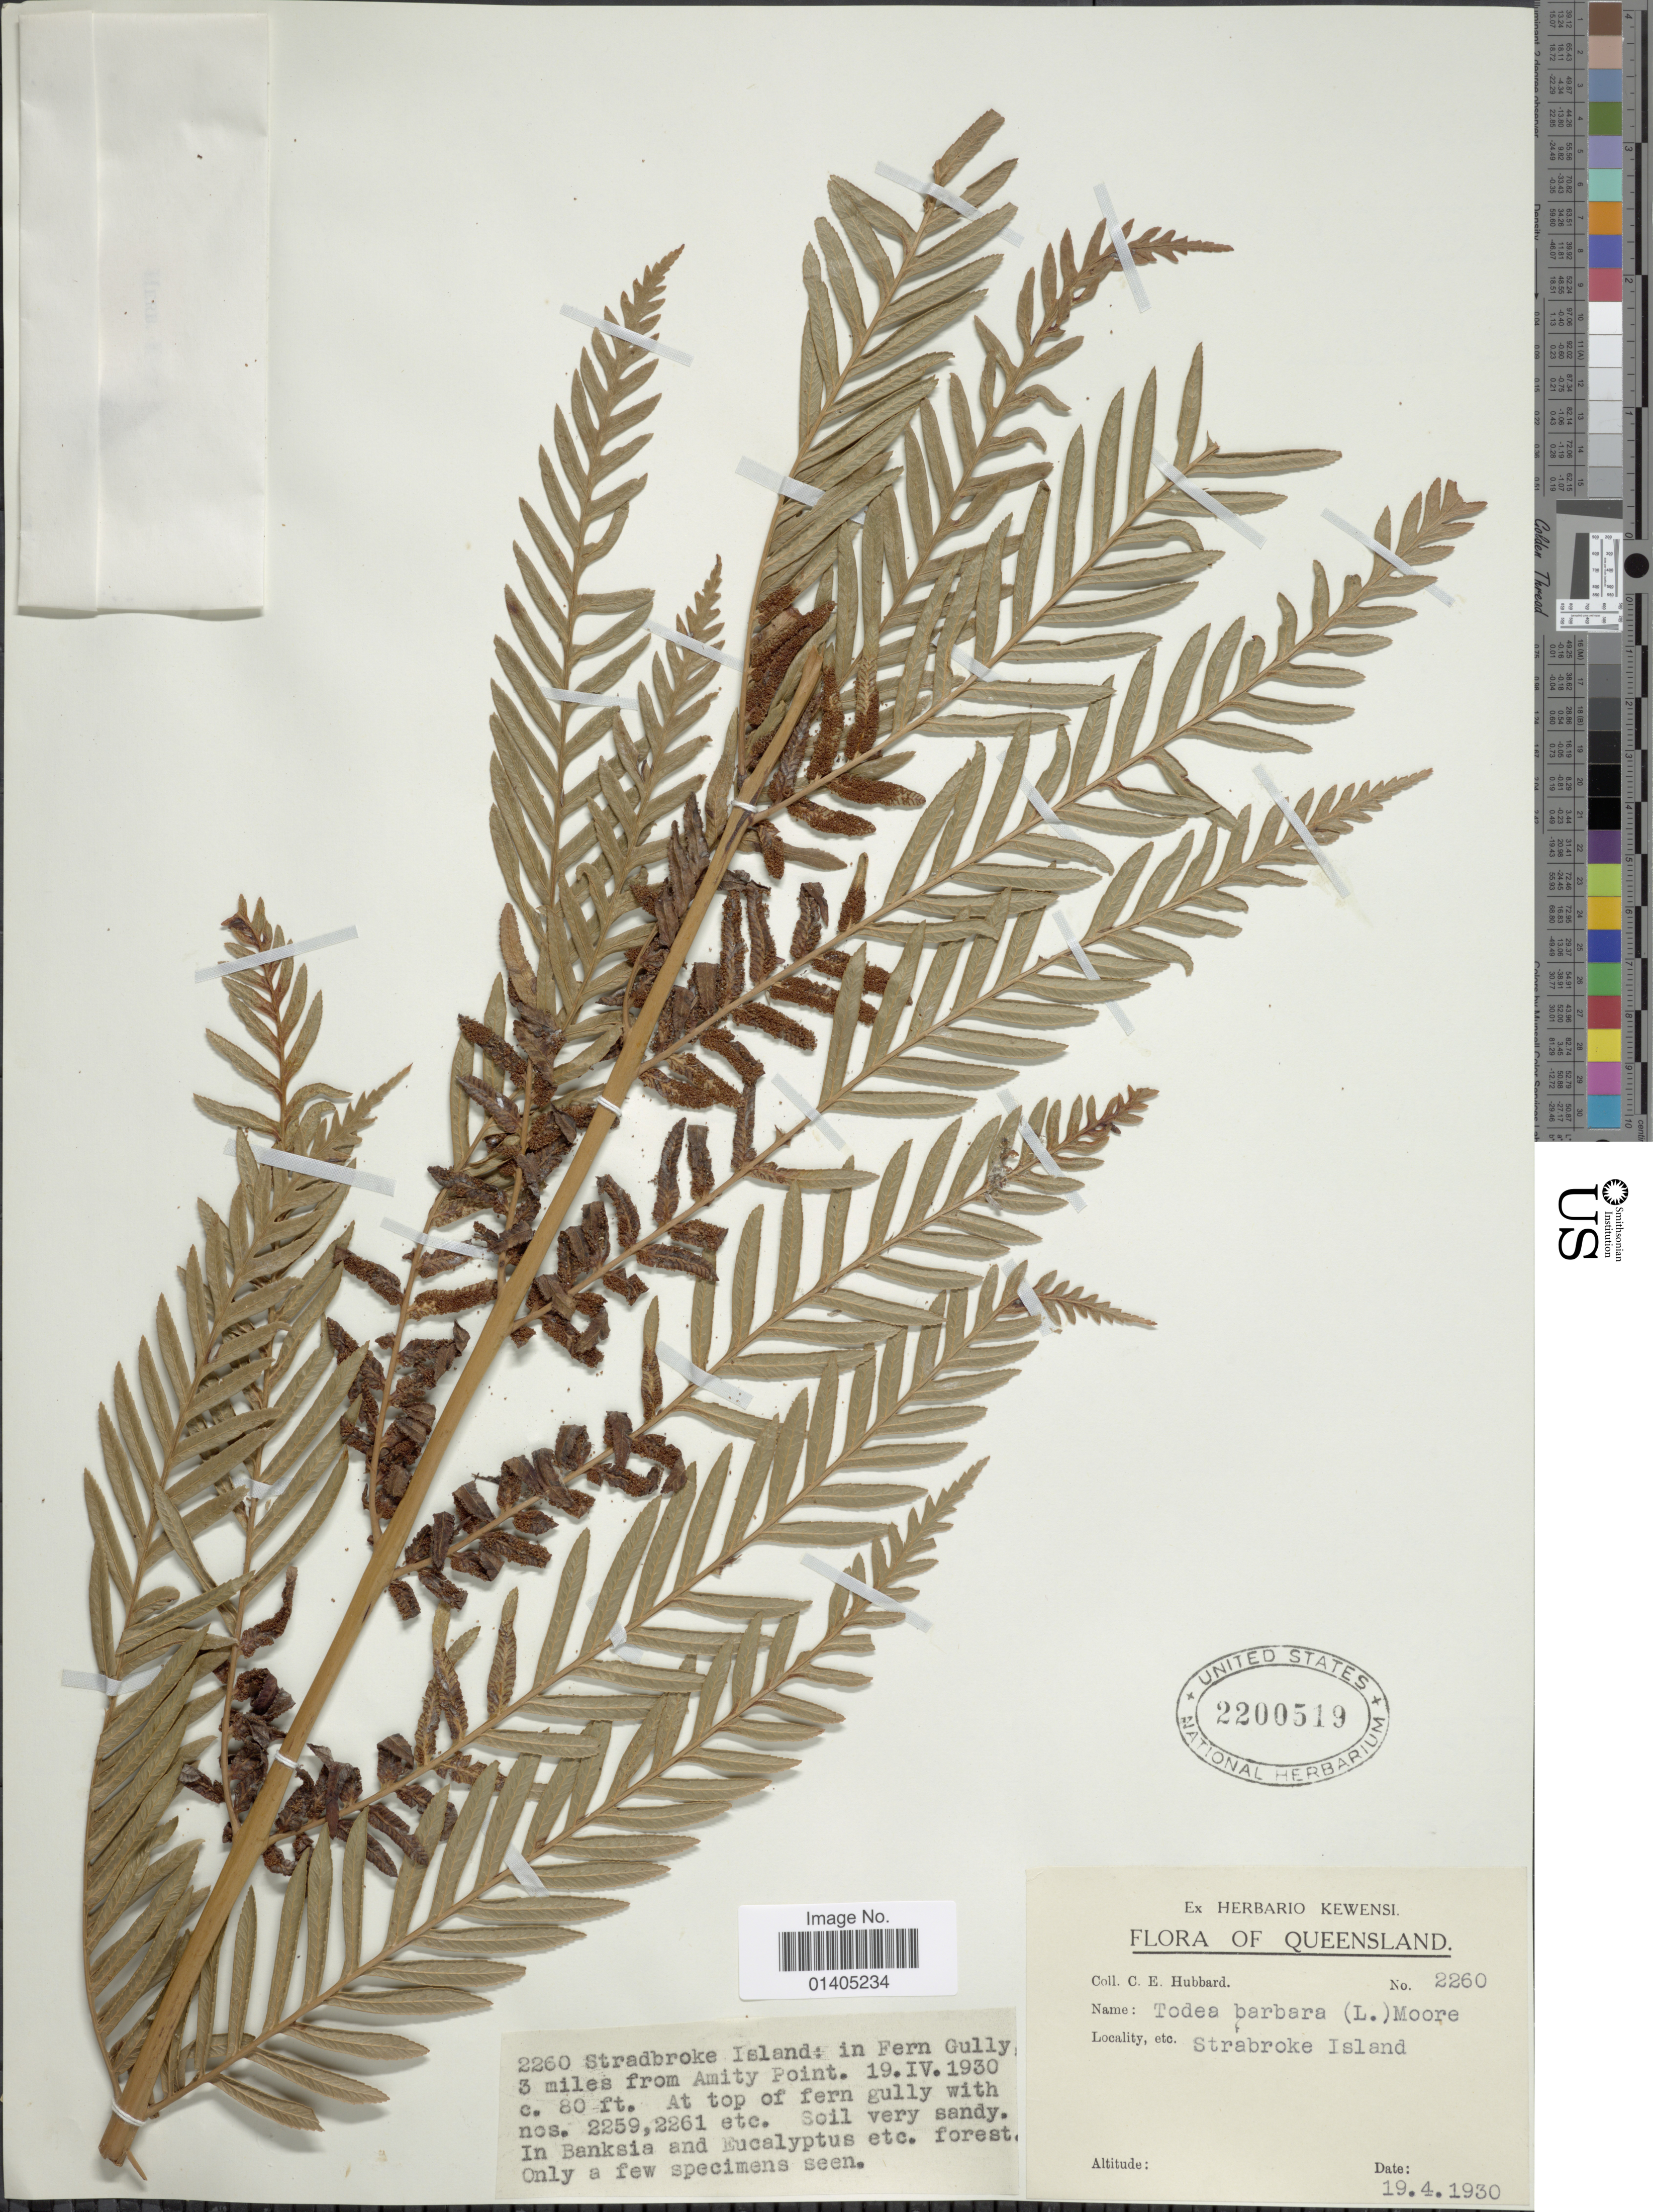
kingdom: Plantae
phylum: Tracheophyta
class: Polypodiopsida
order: Osmundales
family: Osmundaceae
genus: Todea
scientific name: Todea barbara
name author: T. Moore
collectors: C. E. Hubbard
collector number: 2260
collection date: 1930-04-19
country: Australia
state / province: Queensland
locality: Stradbroke Island: in Fern Gully, 3 miles from Amity Point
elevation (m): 24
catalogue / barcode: US 2200519